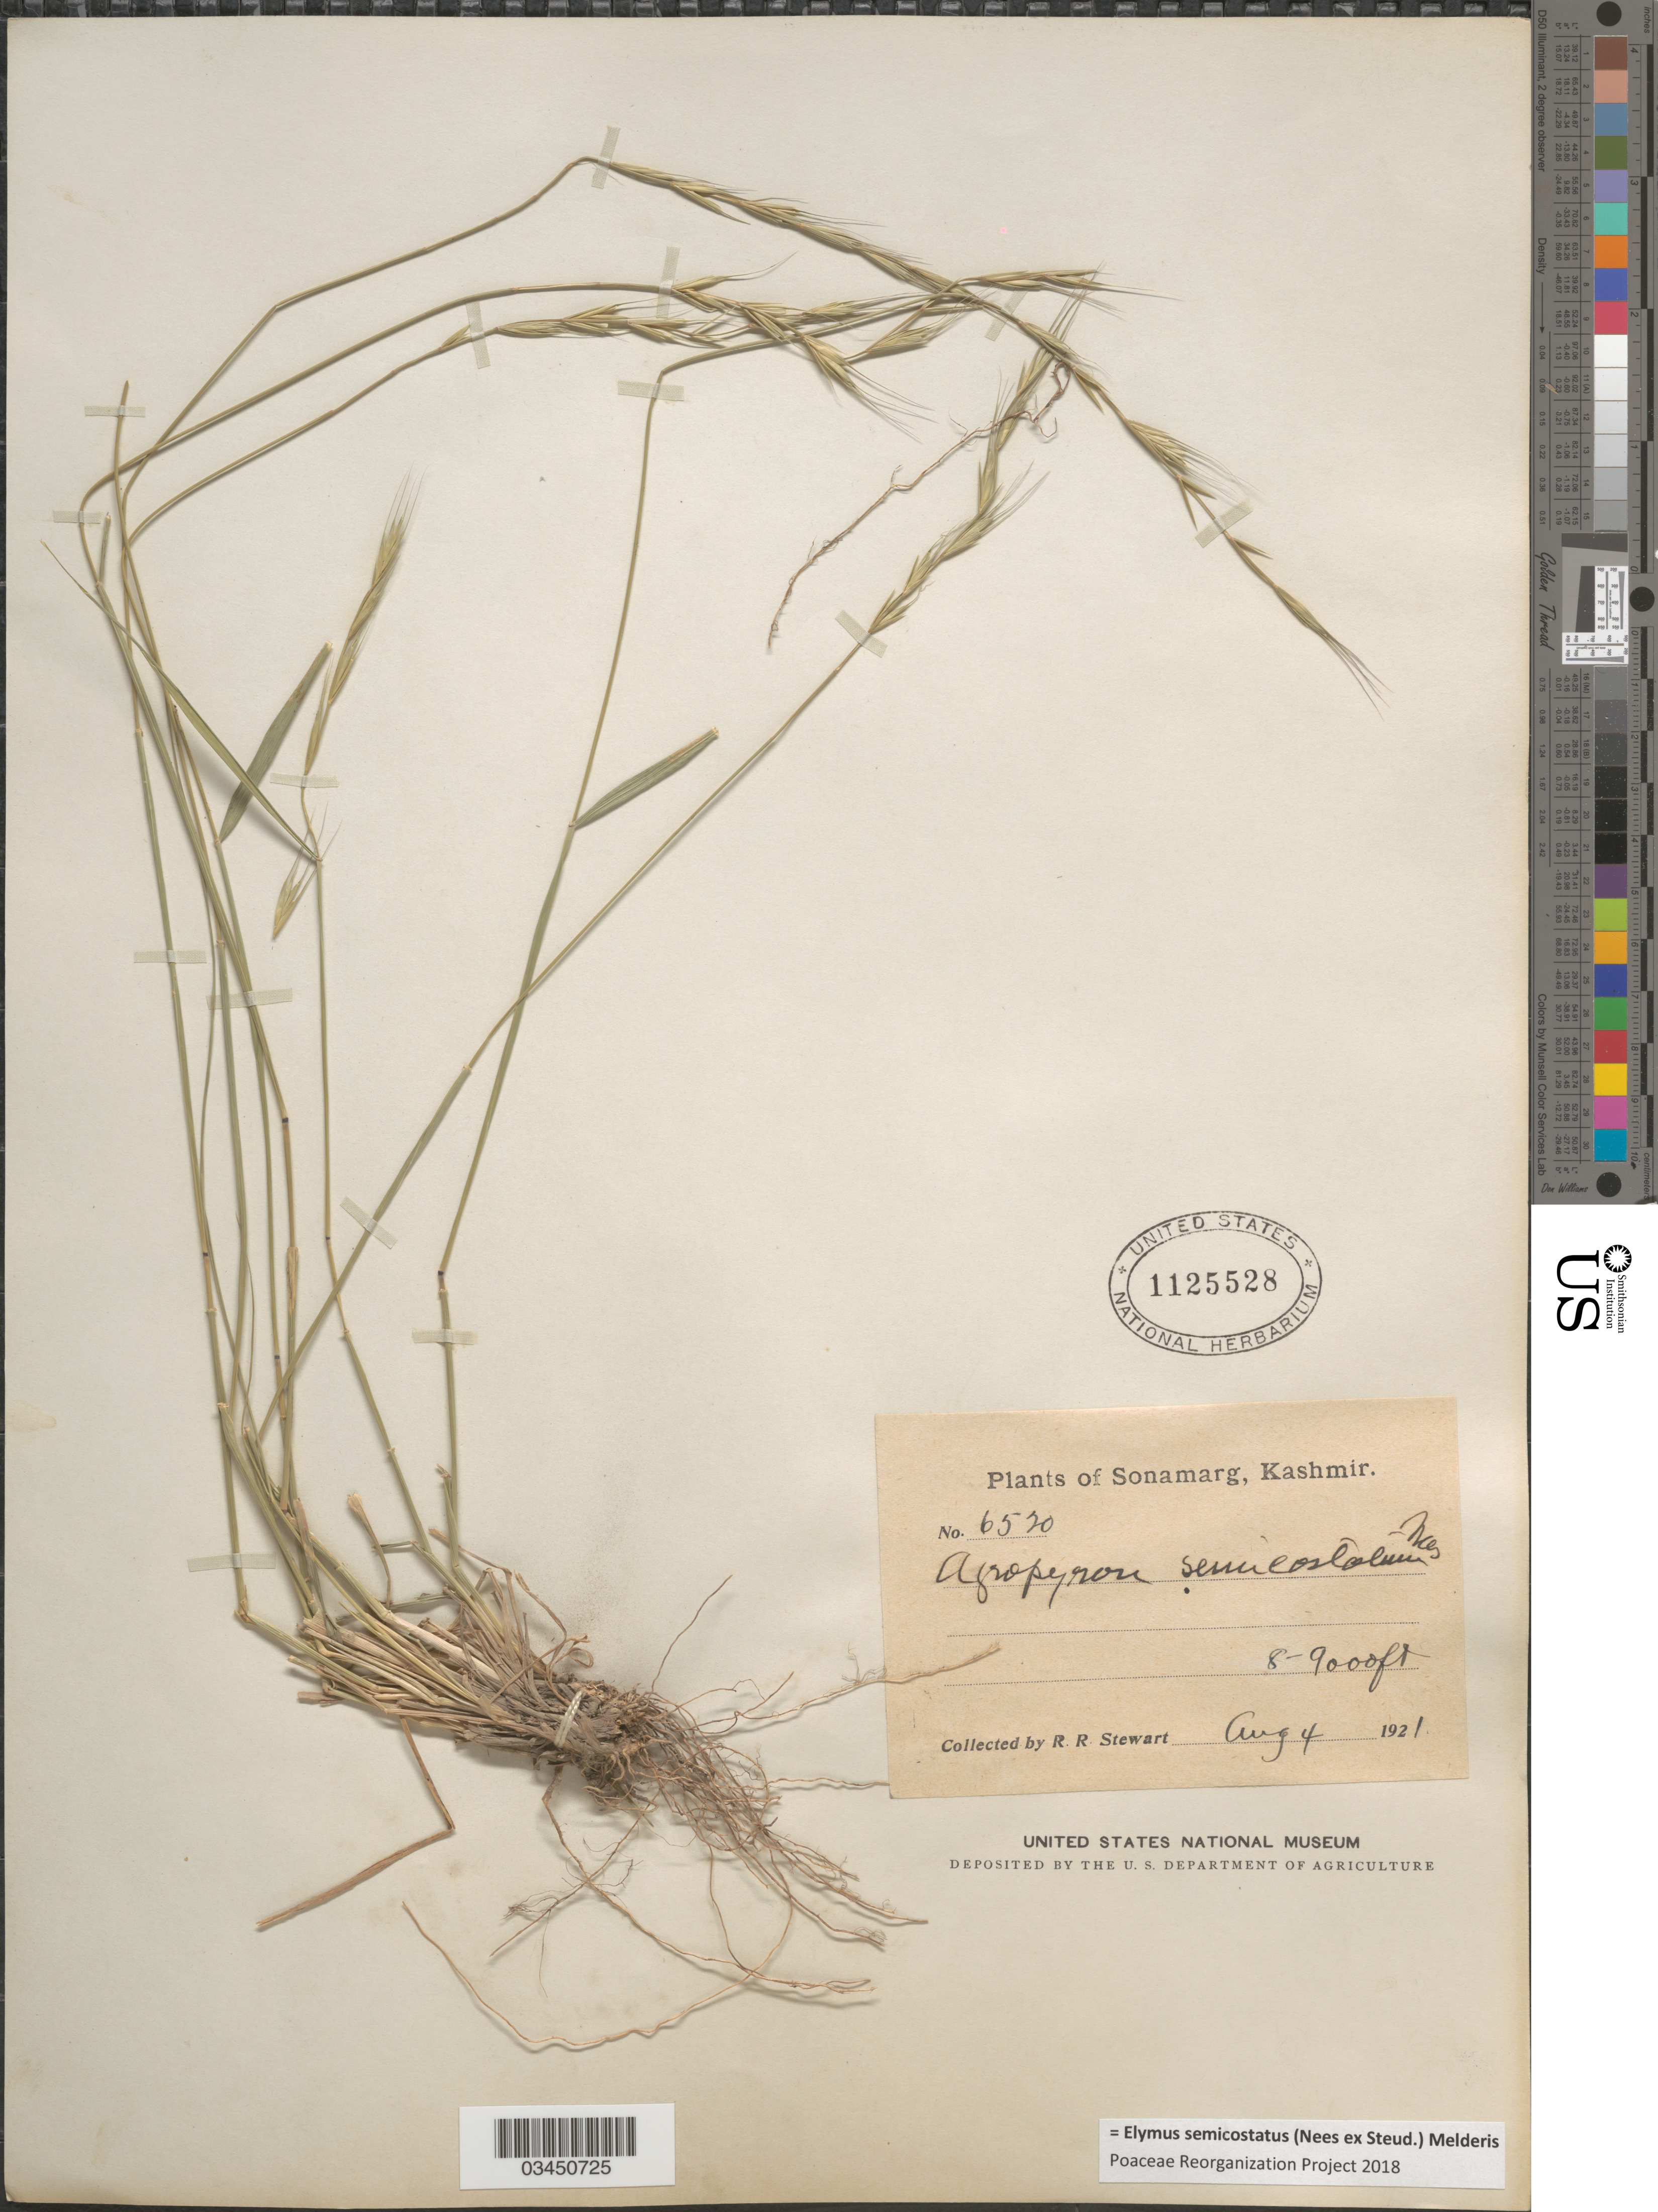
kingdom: Plantae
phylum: Tracheophyta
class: Liliopsida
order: Poales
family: Poaceae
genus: Elymus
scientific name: Elymus semicostatus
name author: (Nees ex Steud.) Melderis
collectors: R. Stewart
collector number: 6520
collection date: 1921-08-04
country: India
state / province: Jammu and Kashmir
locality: Sonamarg, Kashmir.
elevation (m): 2438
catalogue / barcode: US 1125528